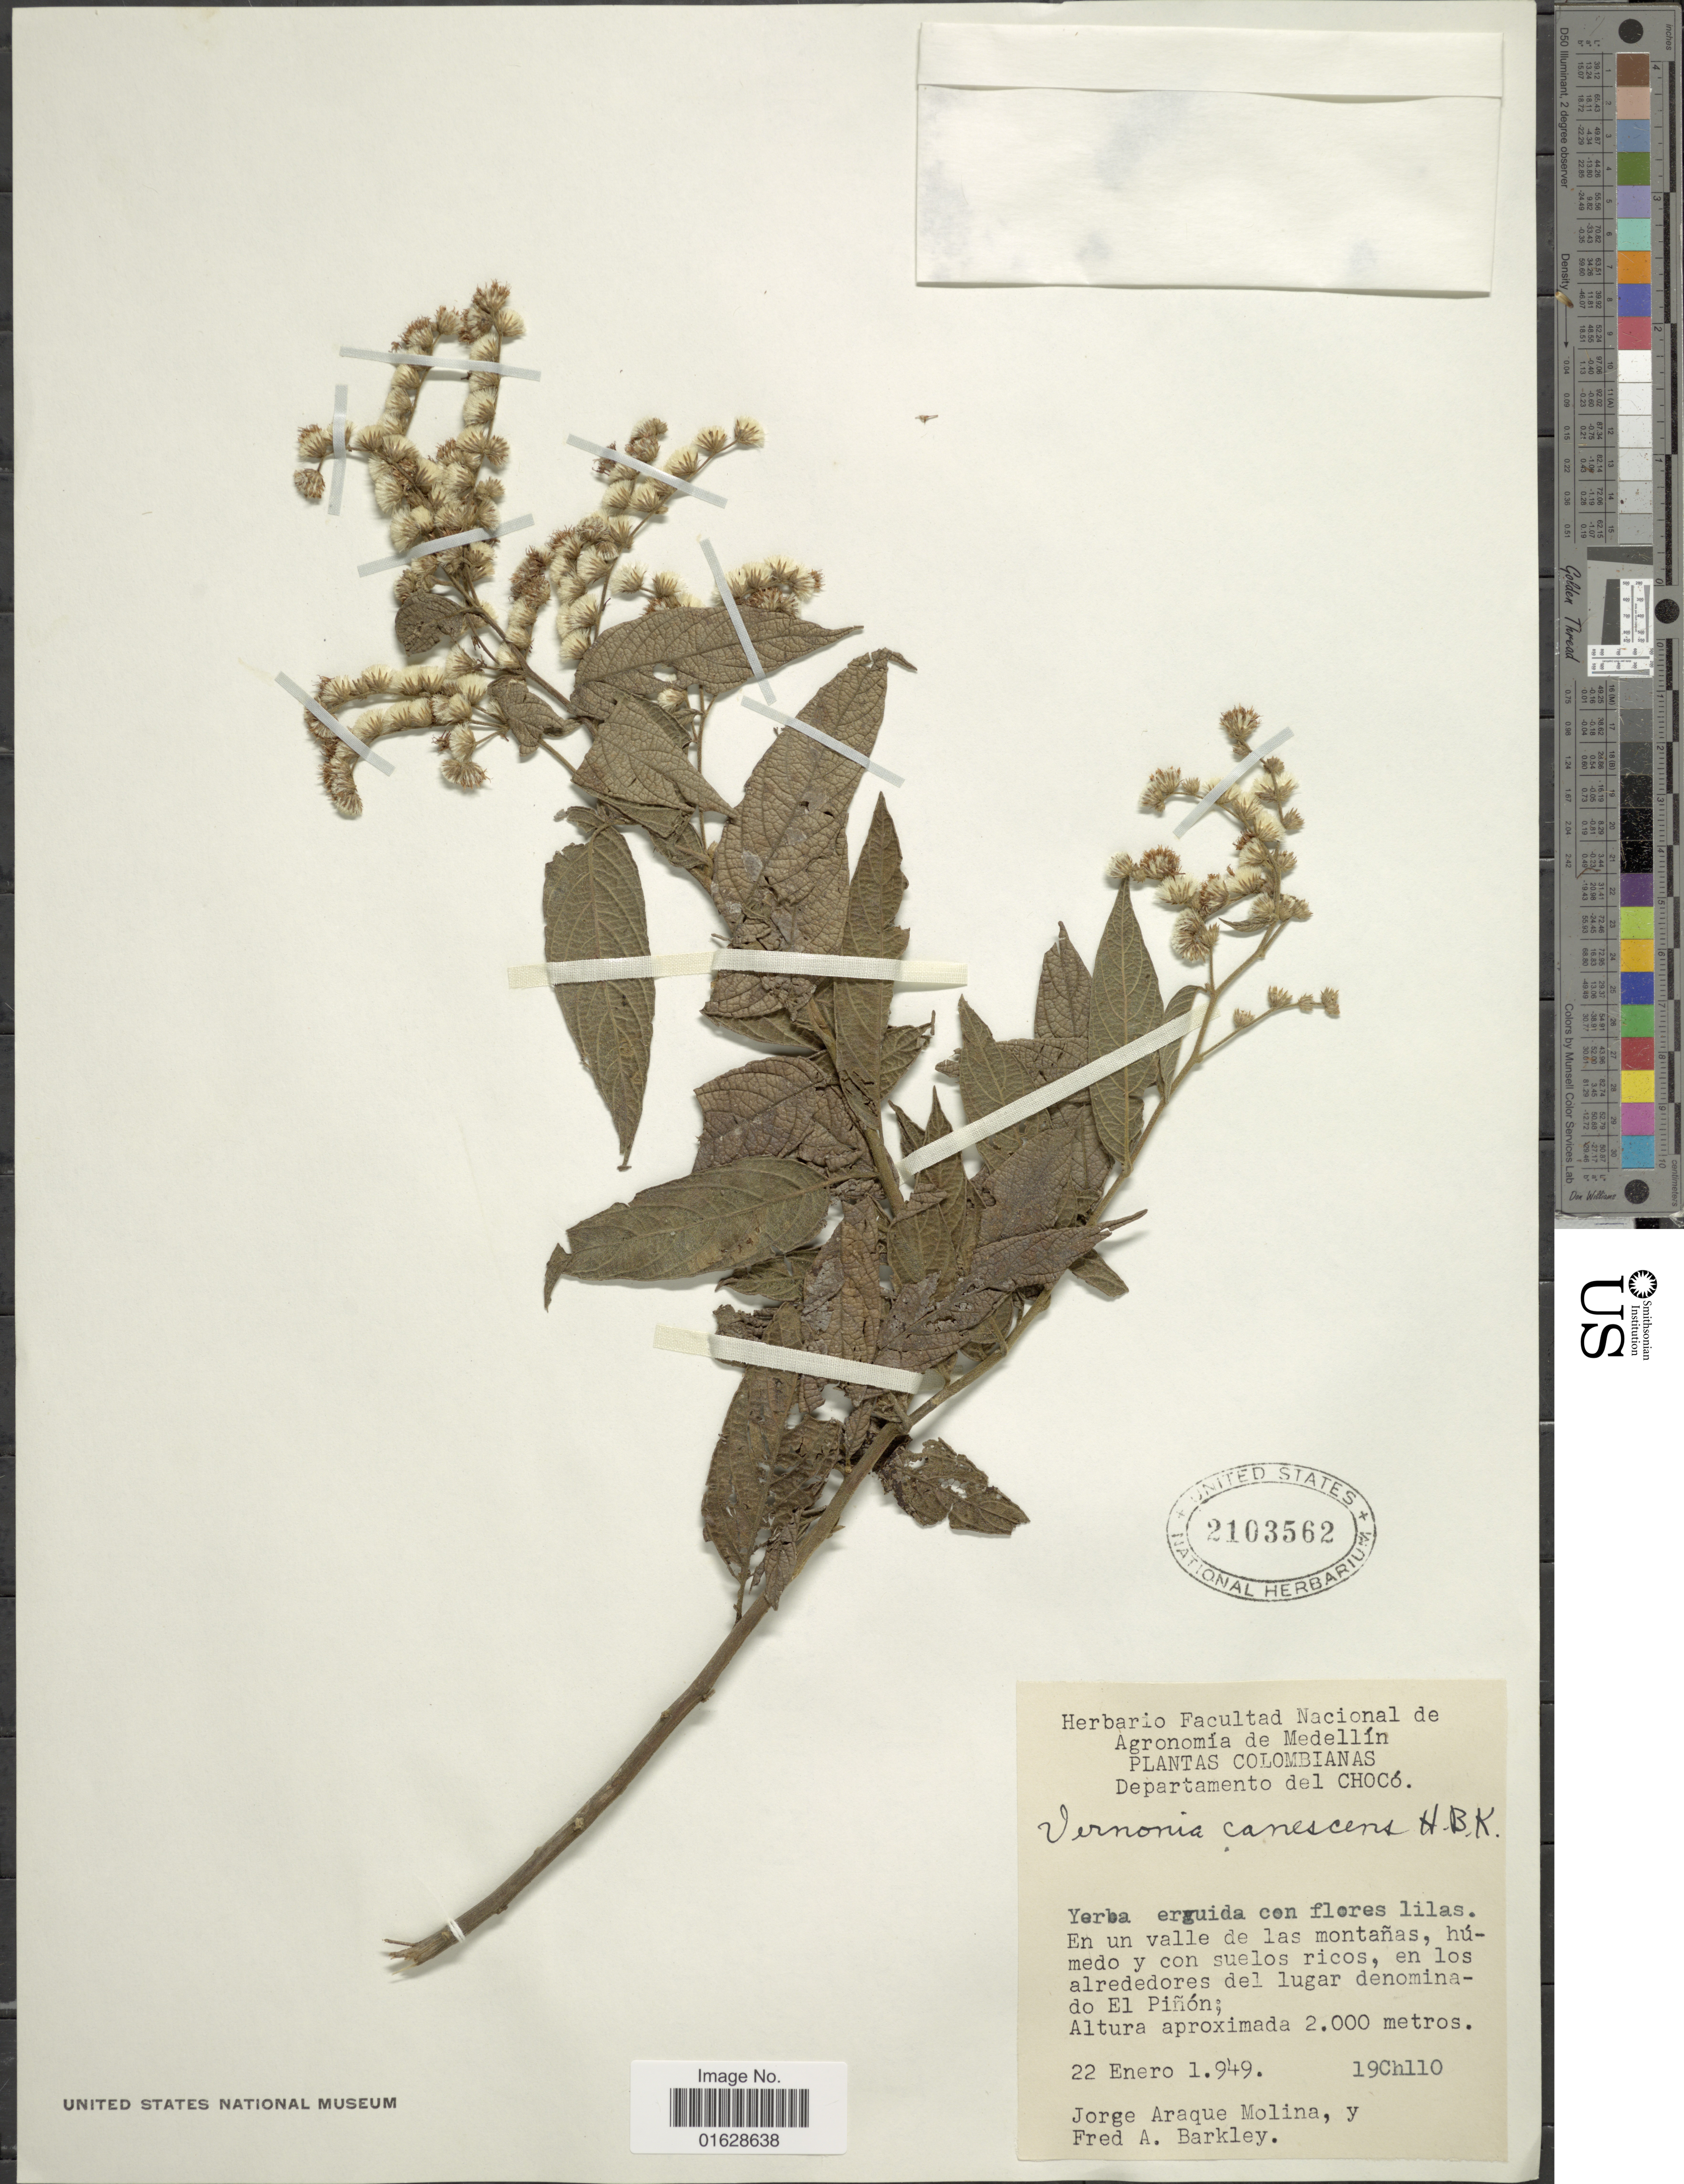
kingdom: Plantae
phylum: Tracheophyta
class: Magnoliopsida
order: Asterales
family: Asteraceae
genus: Lepidaploa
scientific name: Lepidaploa canescens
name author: (Kunth) H. Rob.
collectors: J. Araque Molina & F. A. Barkley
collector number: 19Ch110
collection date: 1949-01-22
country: Colombia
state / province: Chocó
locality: Colombianas. Departamento del Chocó. En un valle de las montañas, humedo y con suelos ricos, en los alrededores del lugar denominado El Piñon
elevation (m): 2000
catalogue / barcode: US 2103562